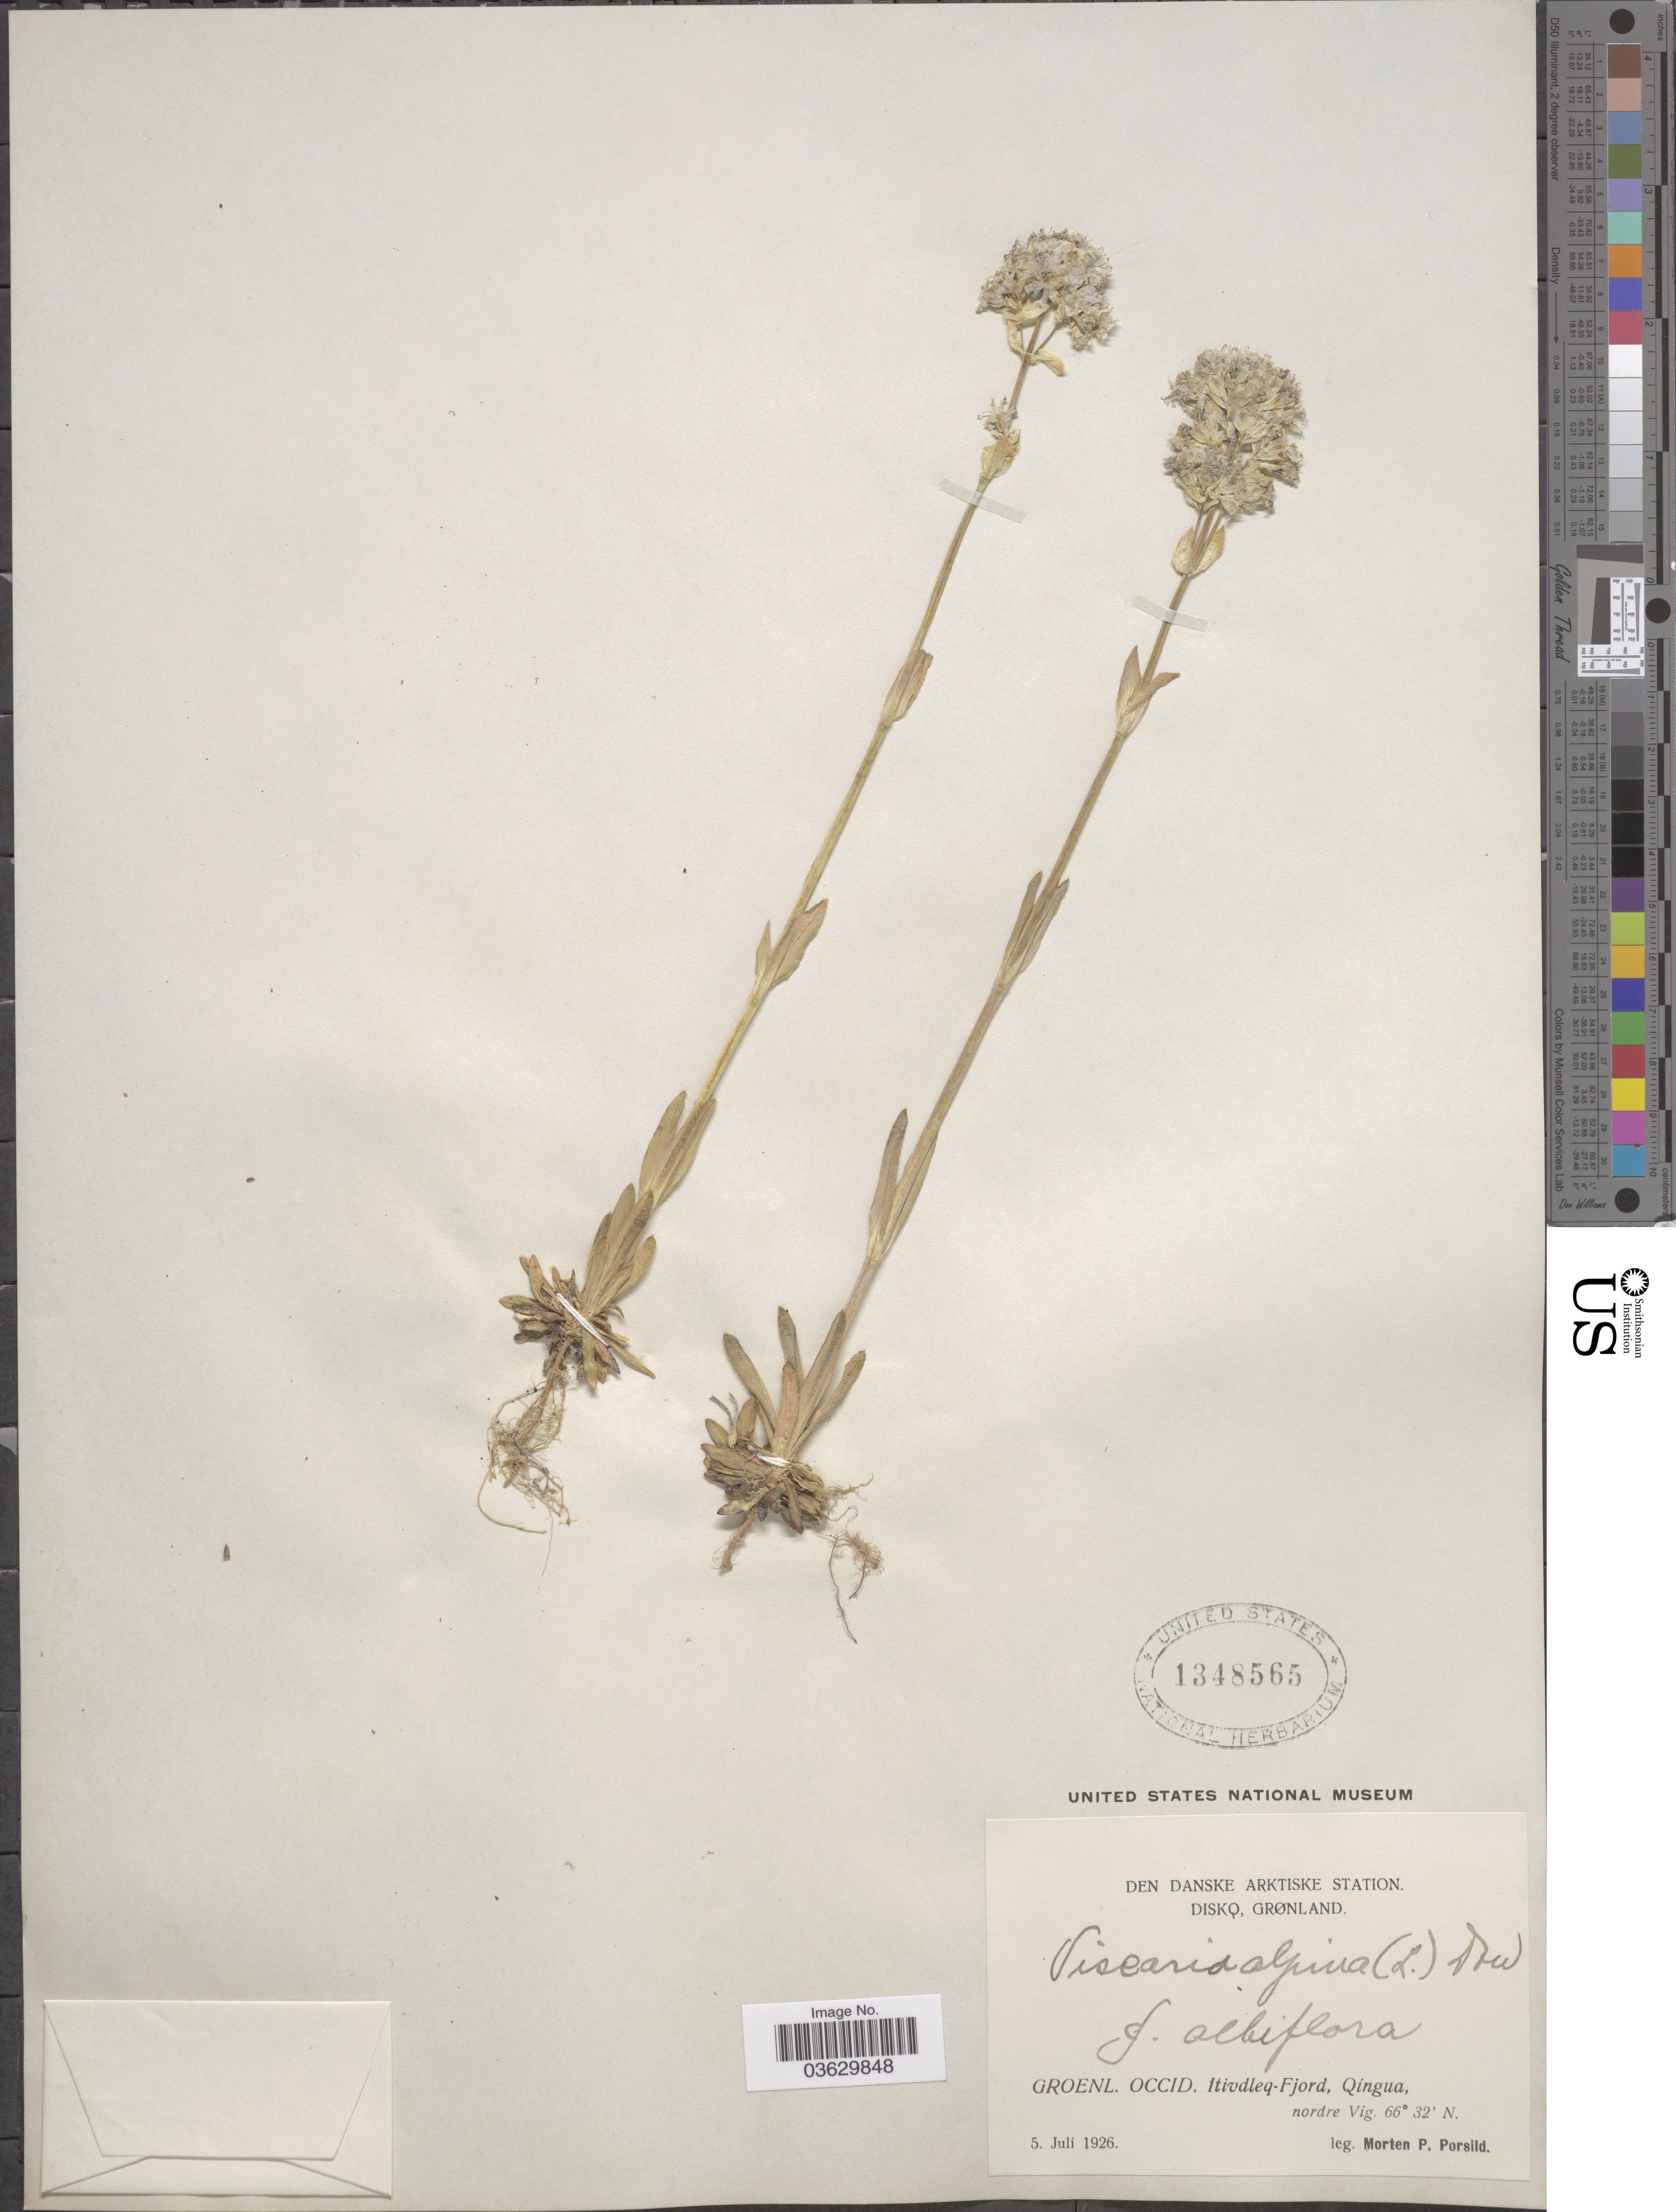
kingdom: Plantae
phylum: Tracheophyta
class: Magnoliopsida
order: Caryophyllales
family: Caryophyllaceae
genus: Viscaria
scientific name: Viscaria alpina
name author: (L.) G. Don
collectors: M. P. Porsild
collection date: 1926-07-05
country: Greenland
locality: Den Danske Arktiske Station. Disko. Grønland. Groenl. Occid. Itivdleg-Fjord, Qíngua.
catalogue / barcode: US 1348565